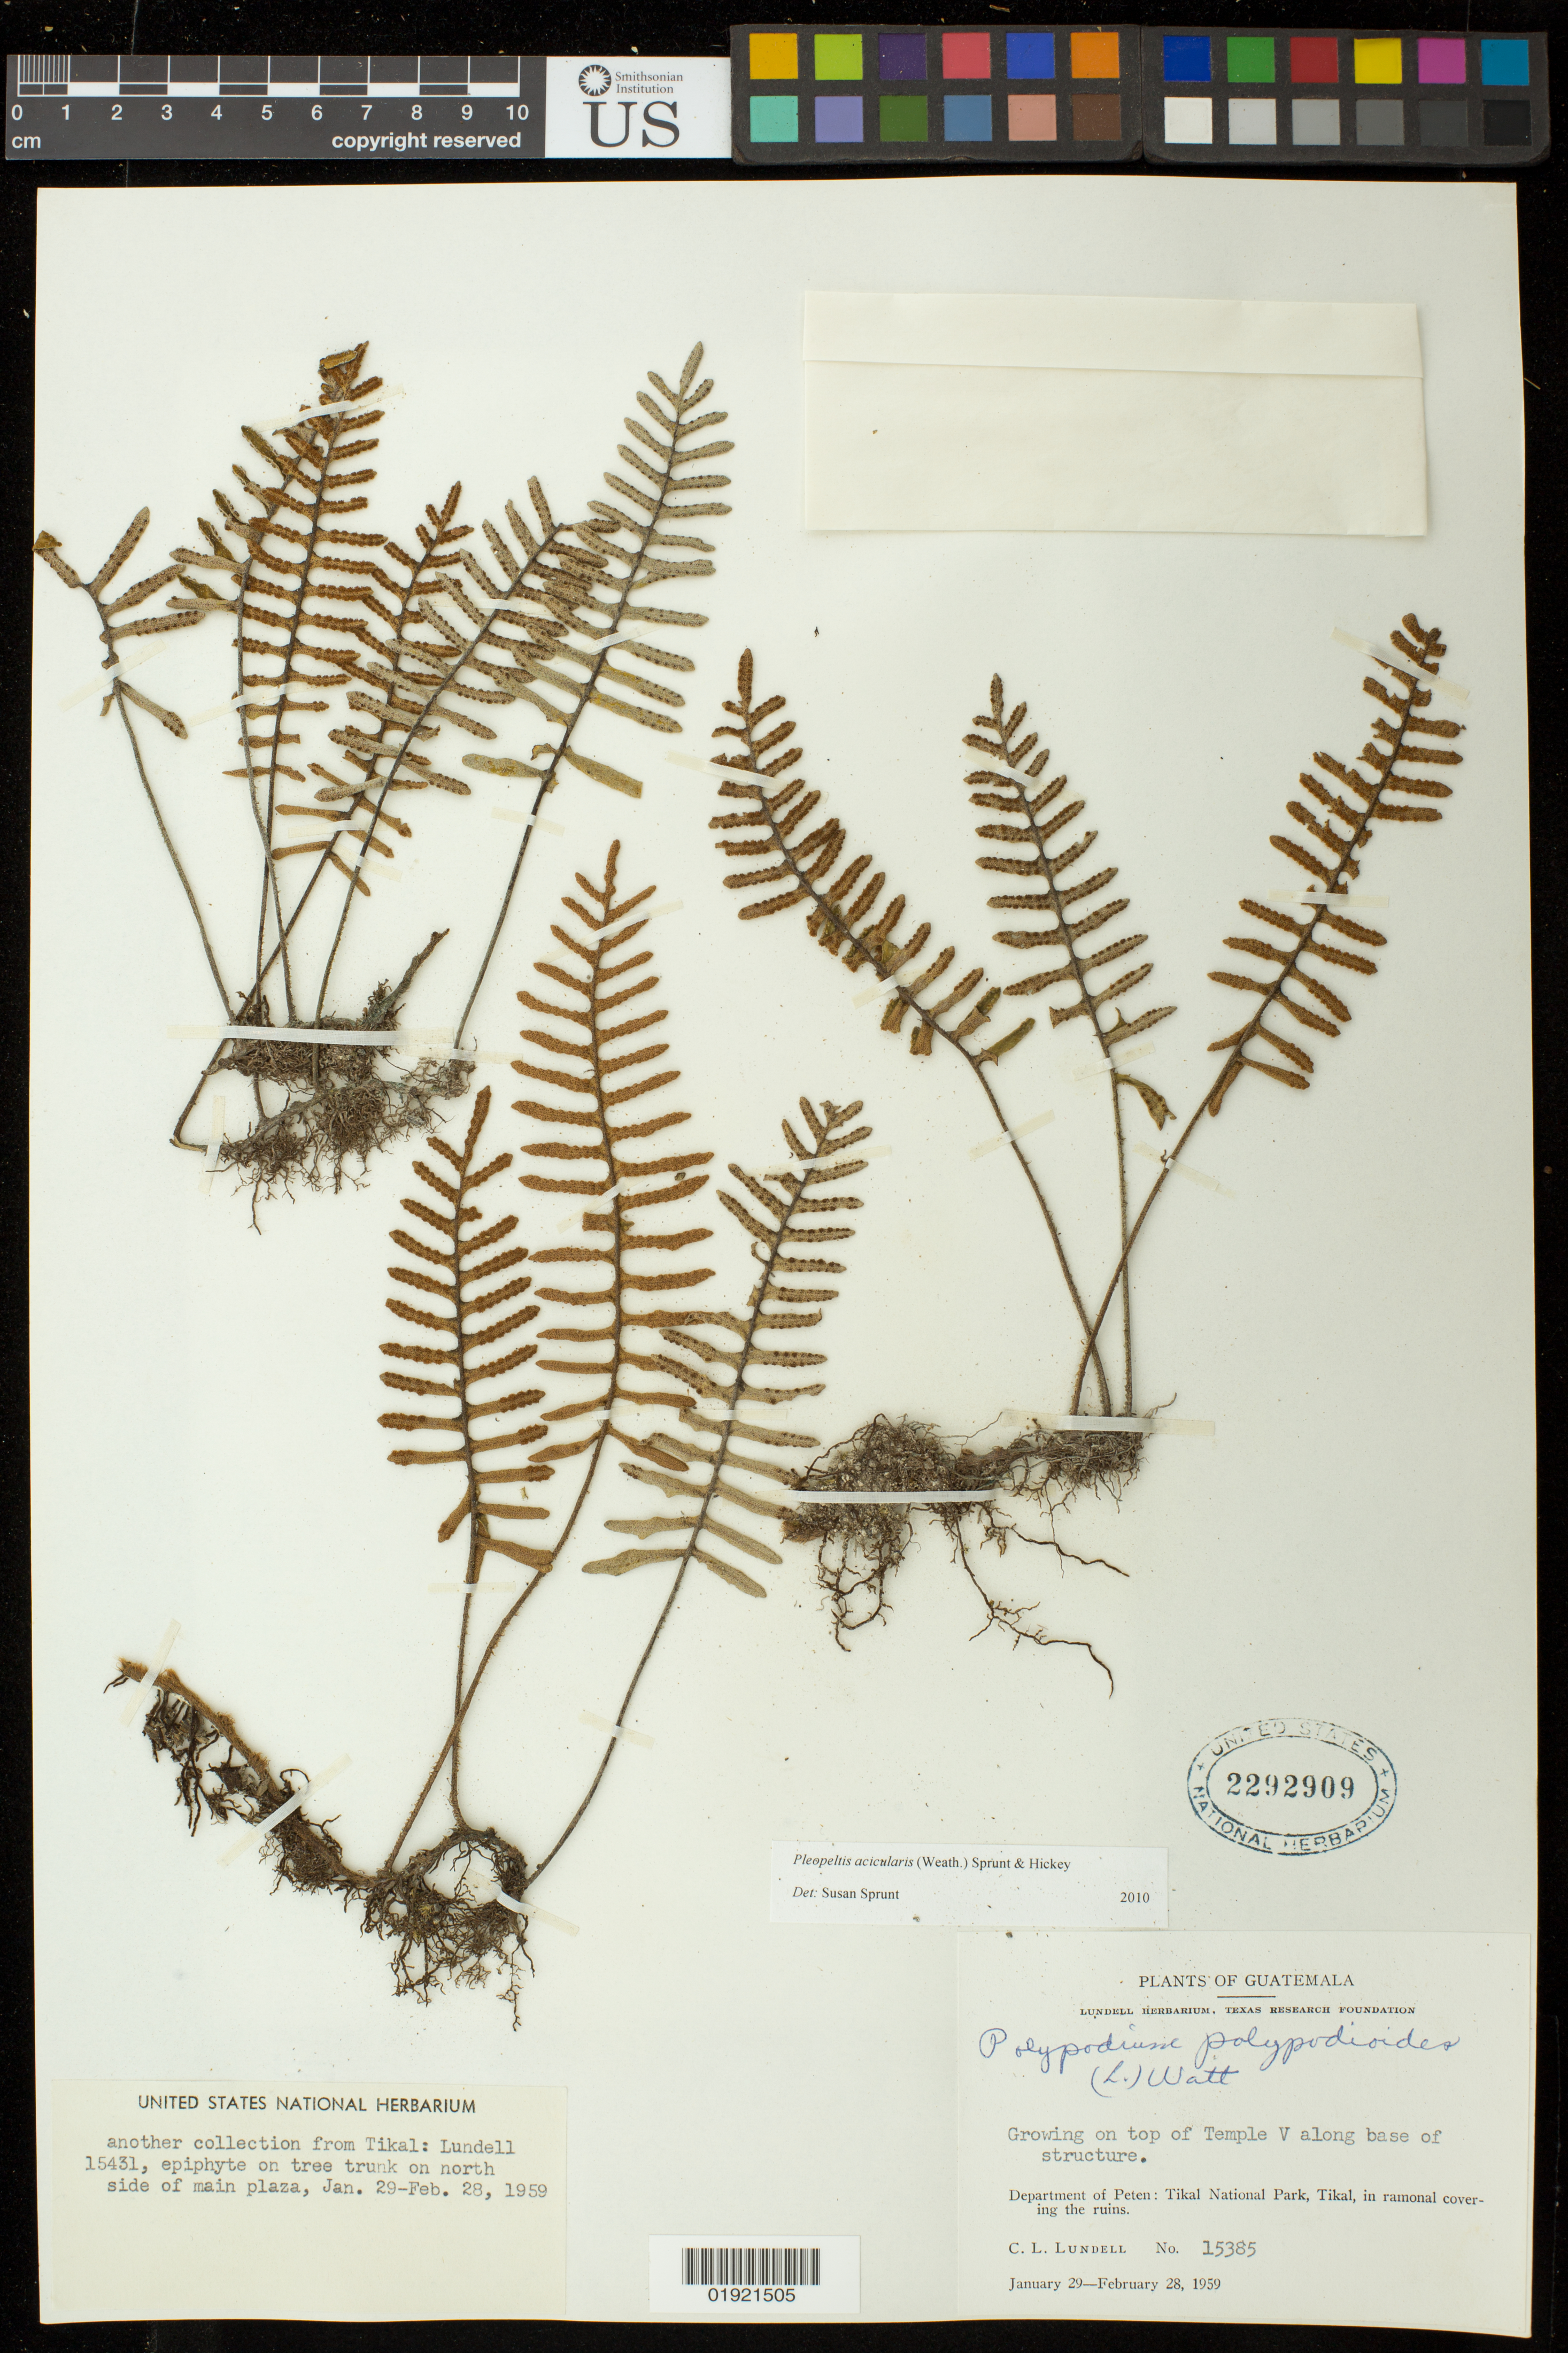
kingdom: Plantae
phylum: Tracheophyta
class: Polypodiopsida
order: Polypodiales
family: Polypodiaceae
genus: Pleopeltis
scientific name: Pleopeltis acicularis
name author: (Weath.) A.R. Sm. & Krömer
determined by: Sprunt, S. V.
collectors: C. L. Lundell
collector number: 15385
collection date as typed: Jan. 29-Feb. 28, 1959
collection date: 1959-01-29/1959-02-28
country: Guatemala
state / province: El Petén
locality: Department of Peten: Tikal National Park, Tikal, in ramonal covering the ruins, growing on top of Temple V along base of structure.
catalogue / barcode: US 2292909